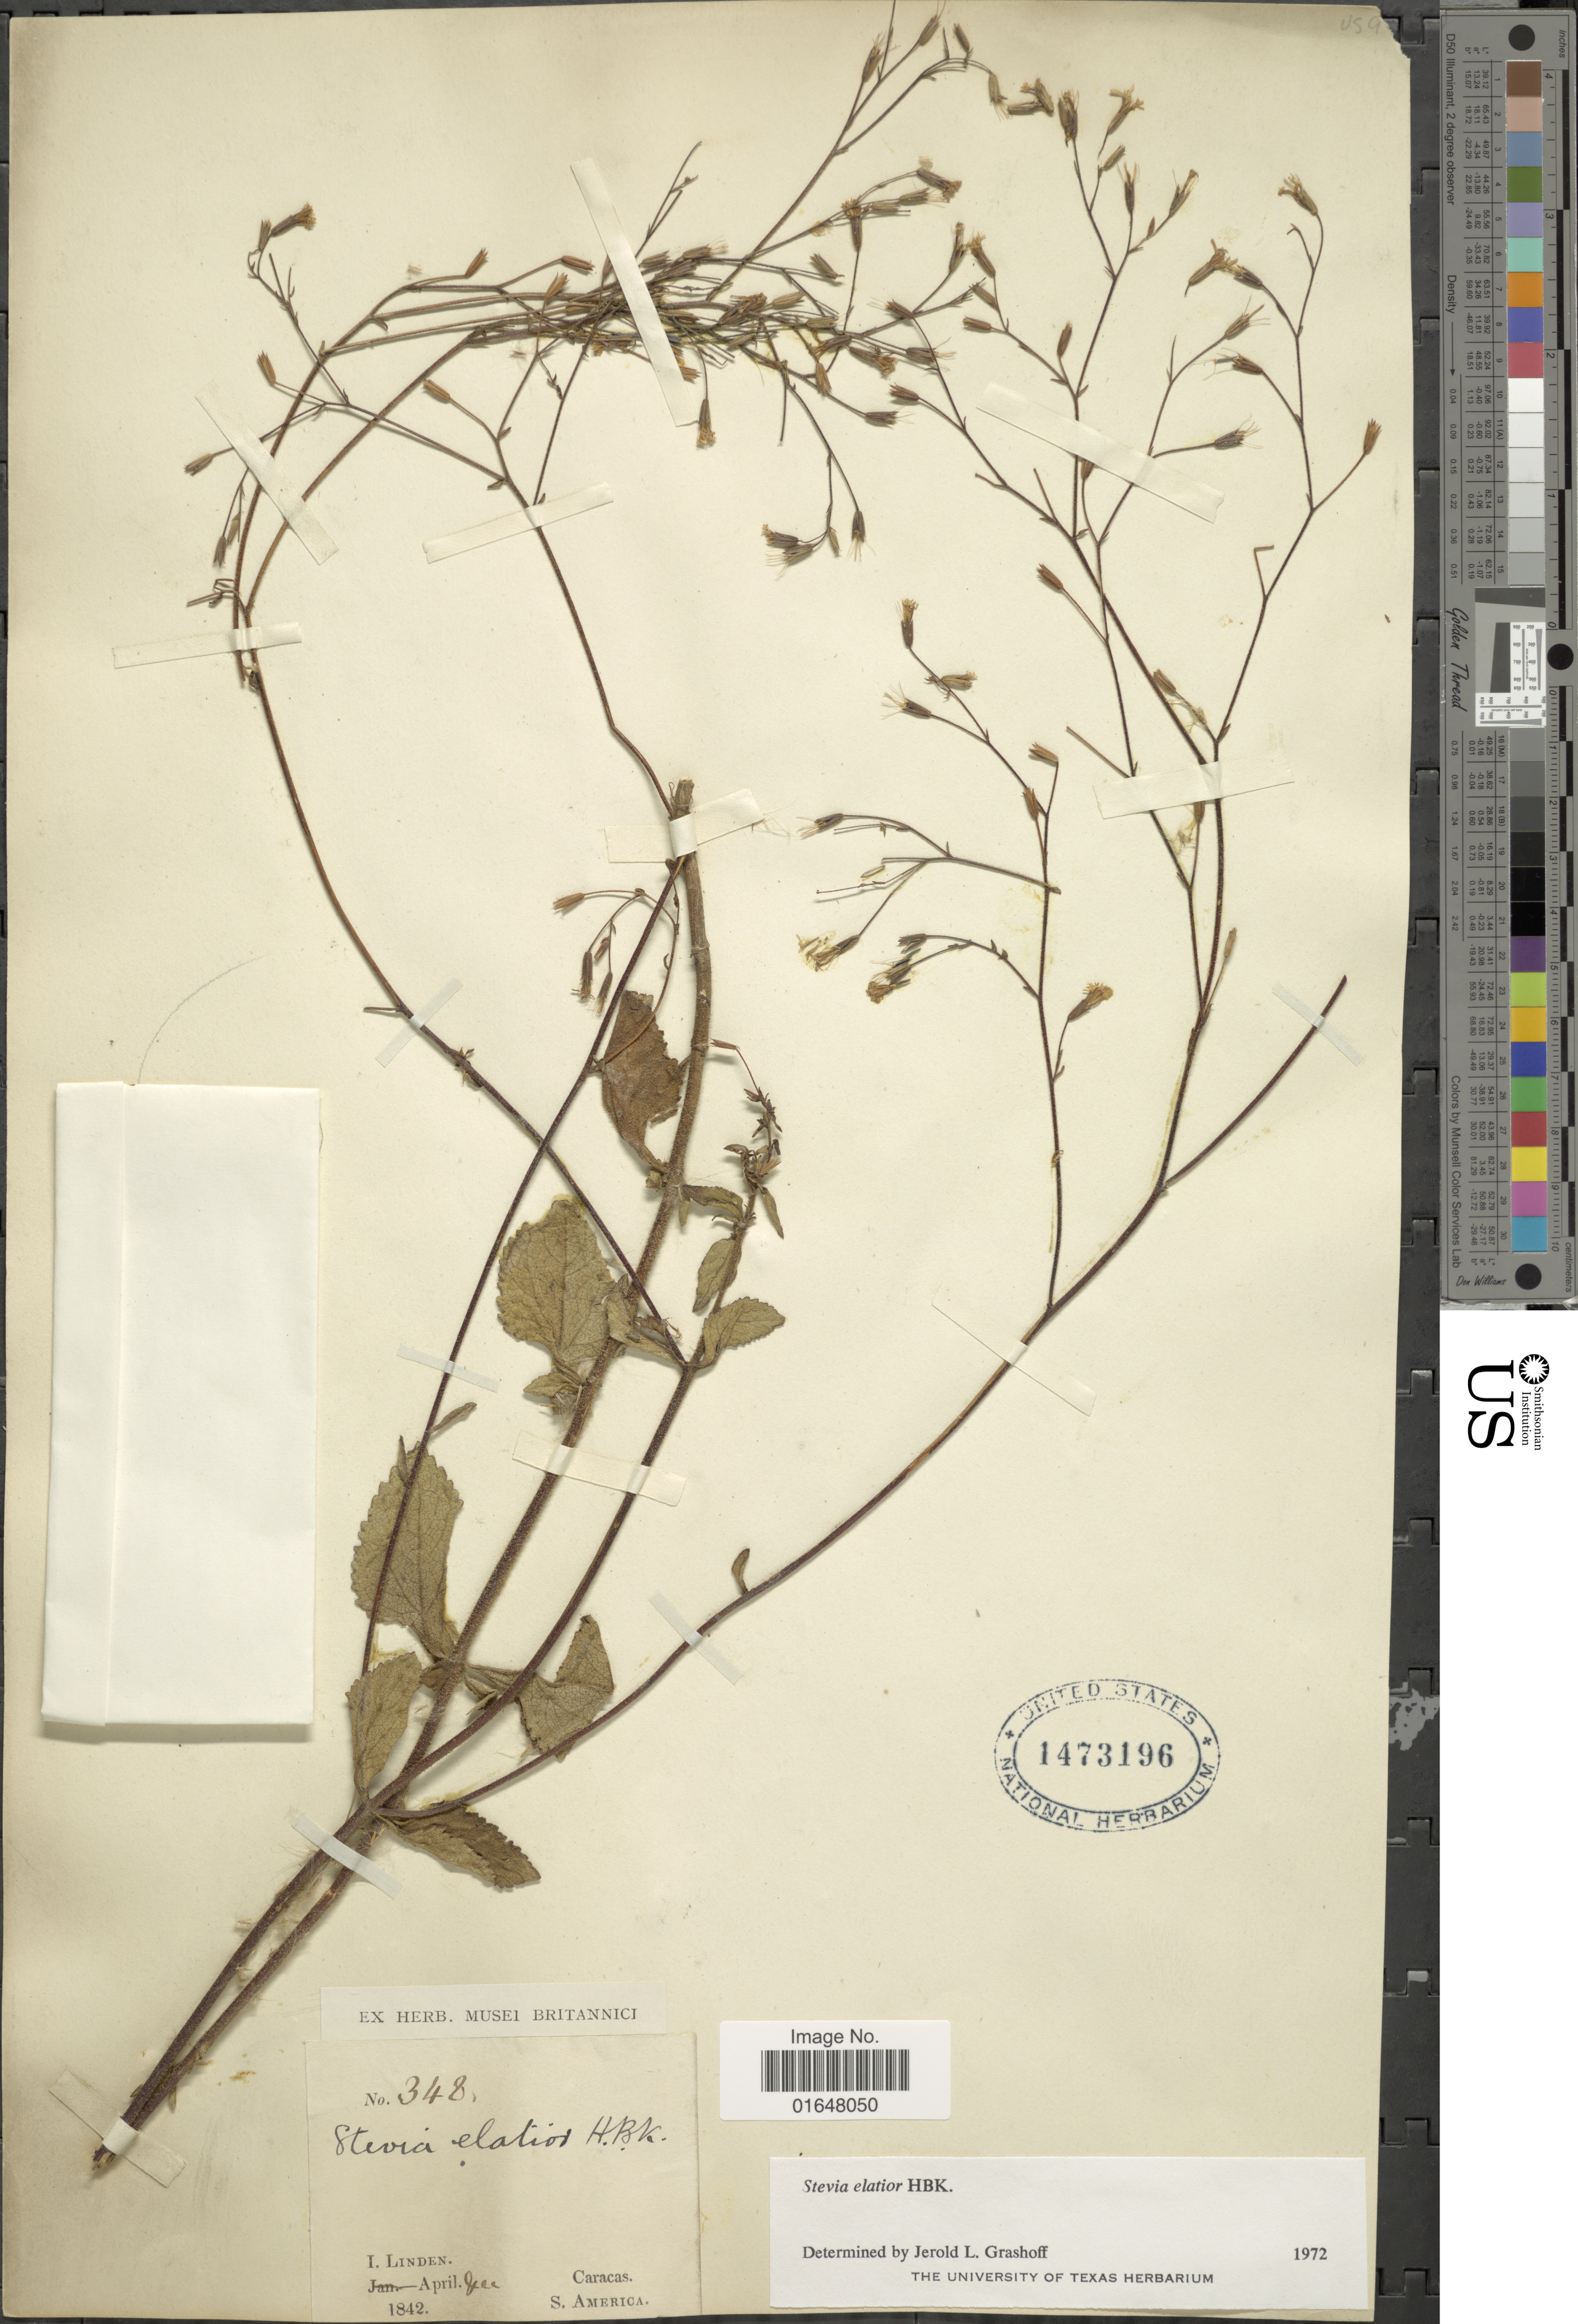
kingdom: Plantae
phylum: Tracheophyta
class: Magnoliopsida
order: Asterales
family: Asteraceae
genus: Stevia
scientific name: Stevia elatior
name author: Kunth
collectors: I. Linden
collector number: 348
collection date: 1842-04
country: Venezuela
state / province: Distrito Federal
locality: Caracas, S. America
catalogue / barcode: US 1473196